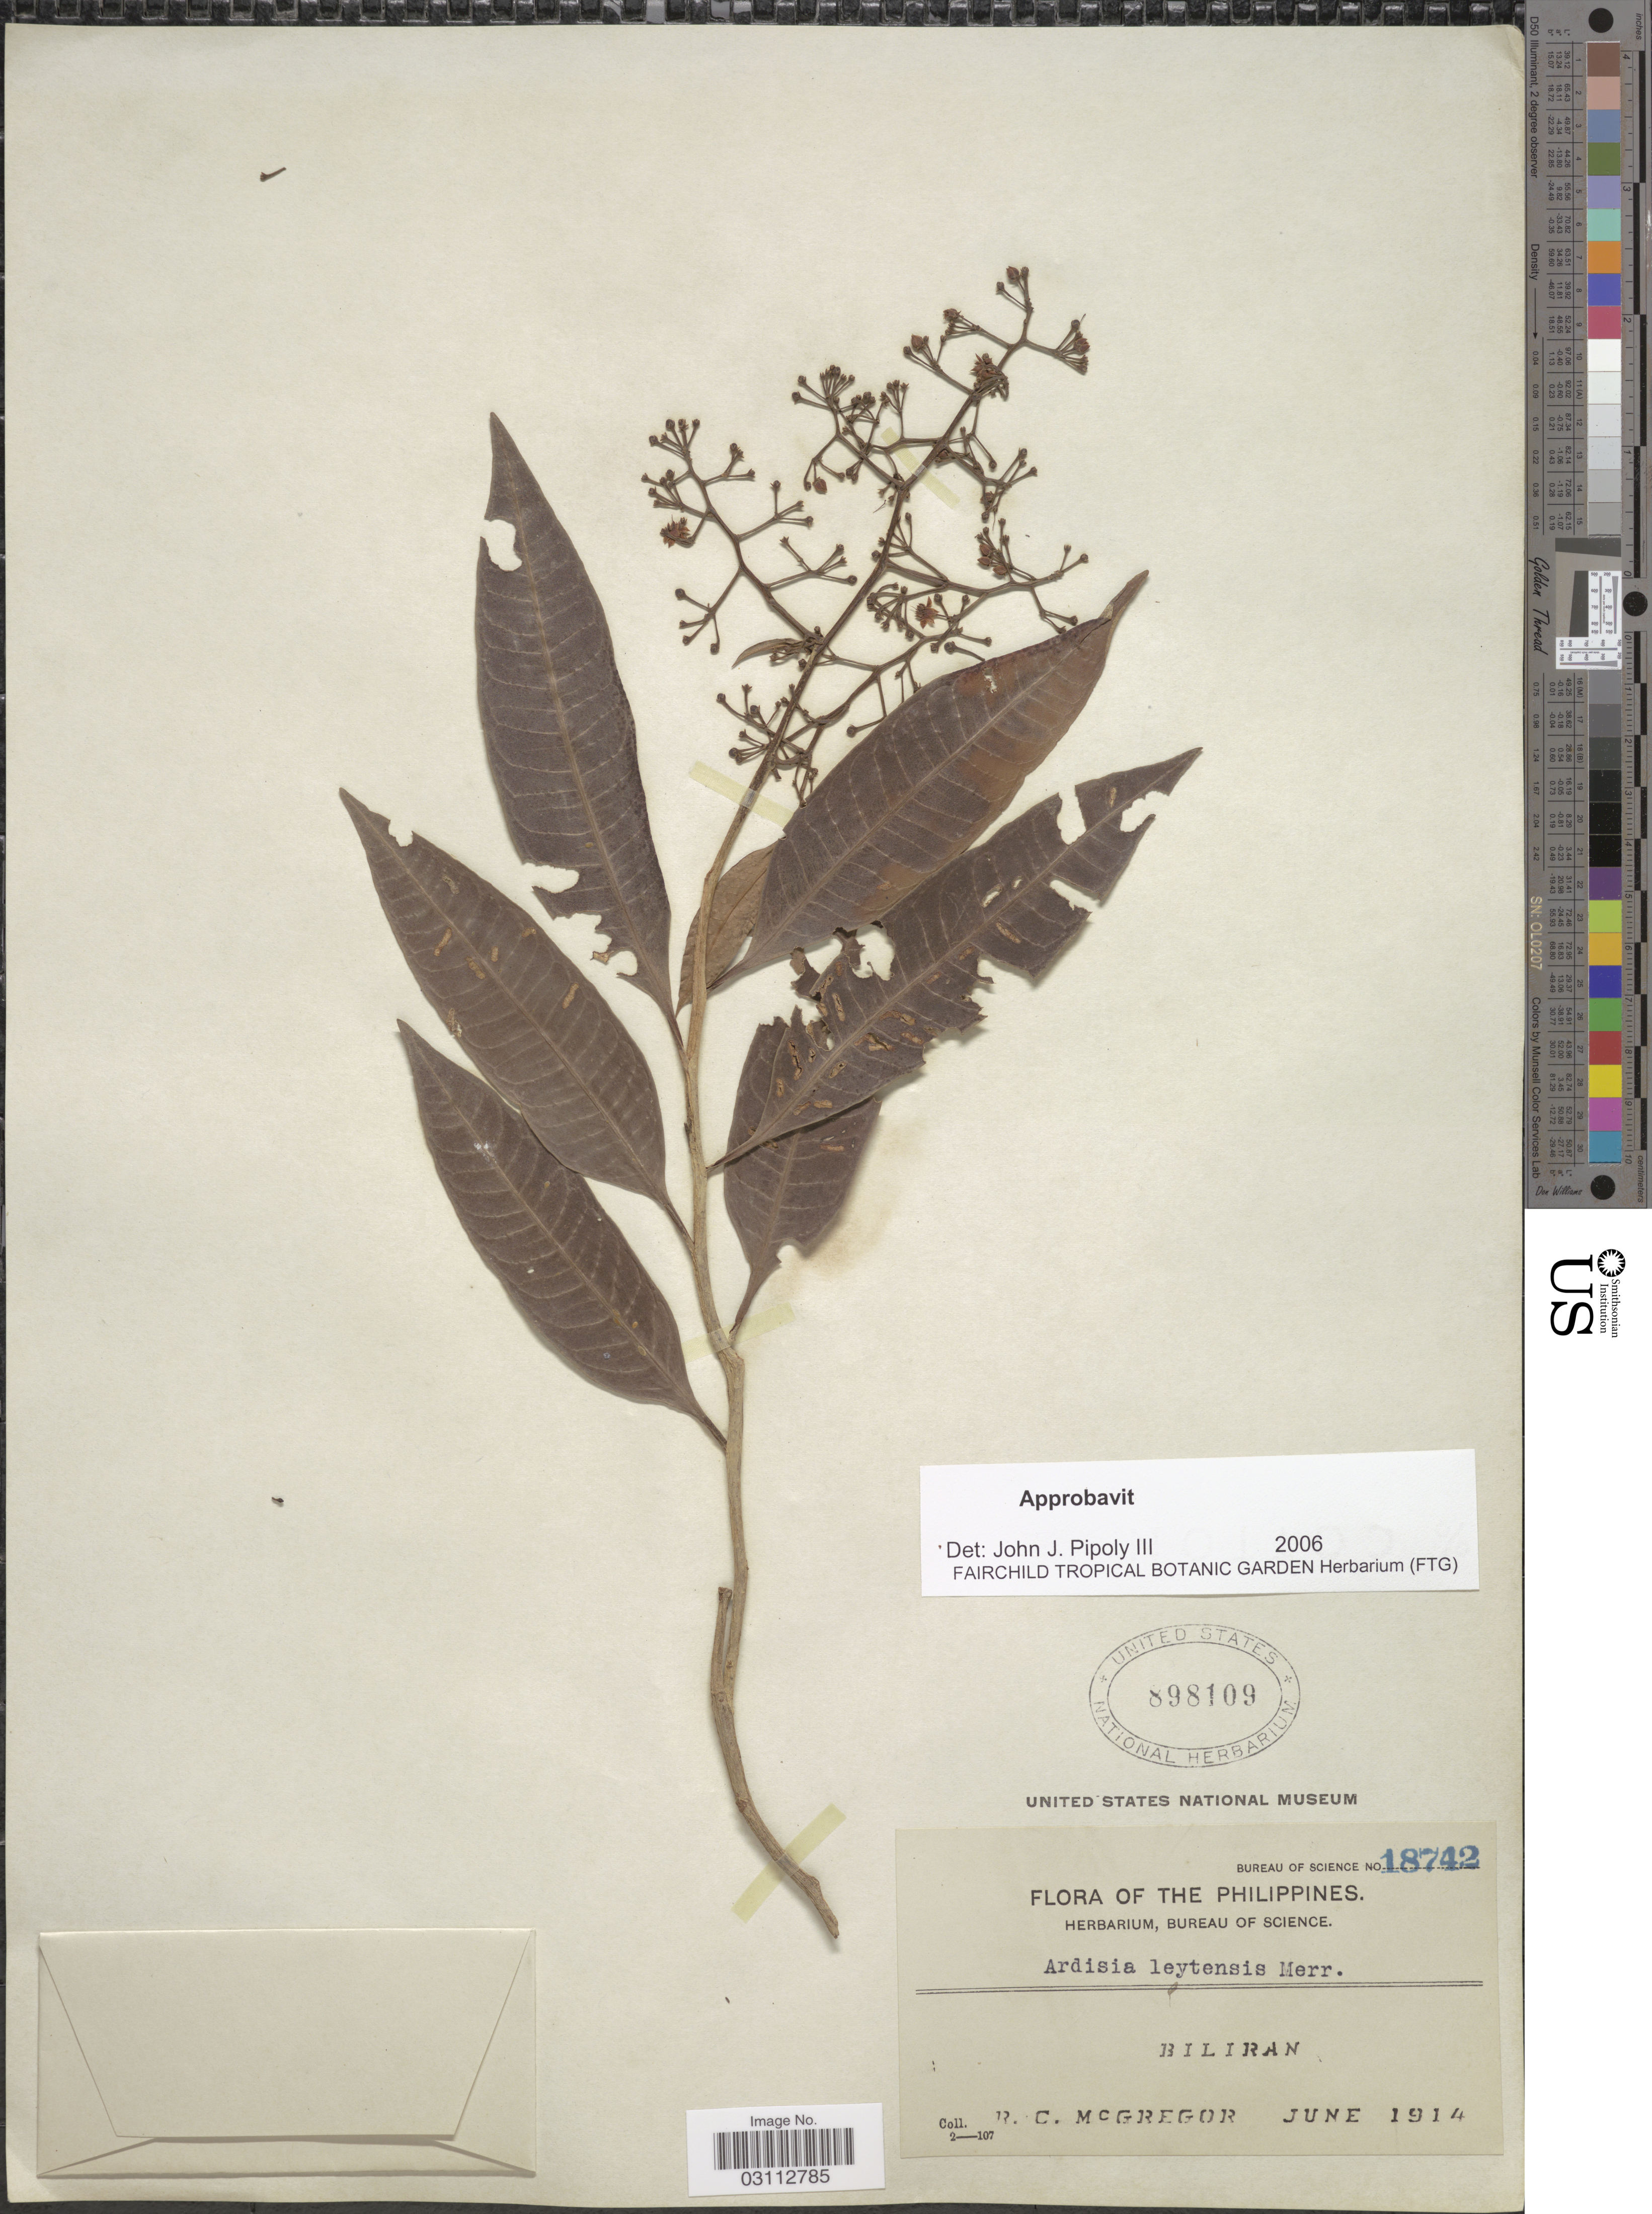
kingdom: Plantae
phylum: Tracheophyta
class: Magnoliopsida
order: Ericales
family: Primulaceae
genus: Ardisia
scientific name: Ardisia leytensis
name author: Merr.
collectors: R. C. McGregor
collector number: Bureau of Science 18742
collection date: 1914-06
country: Philippines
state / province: Eastern Visayas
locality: Biliran.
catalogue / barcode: US 898109